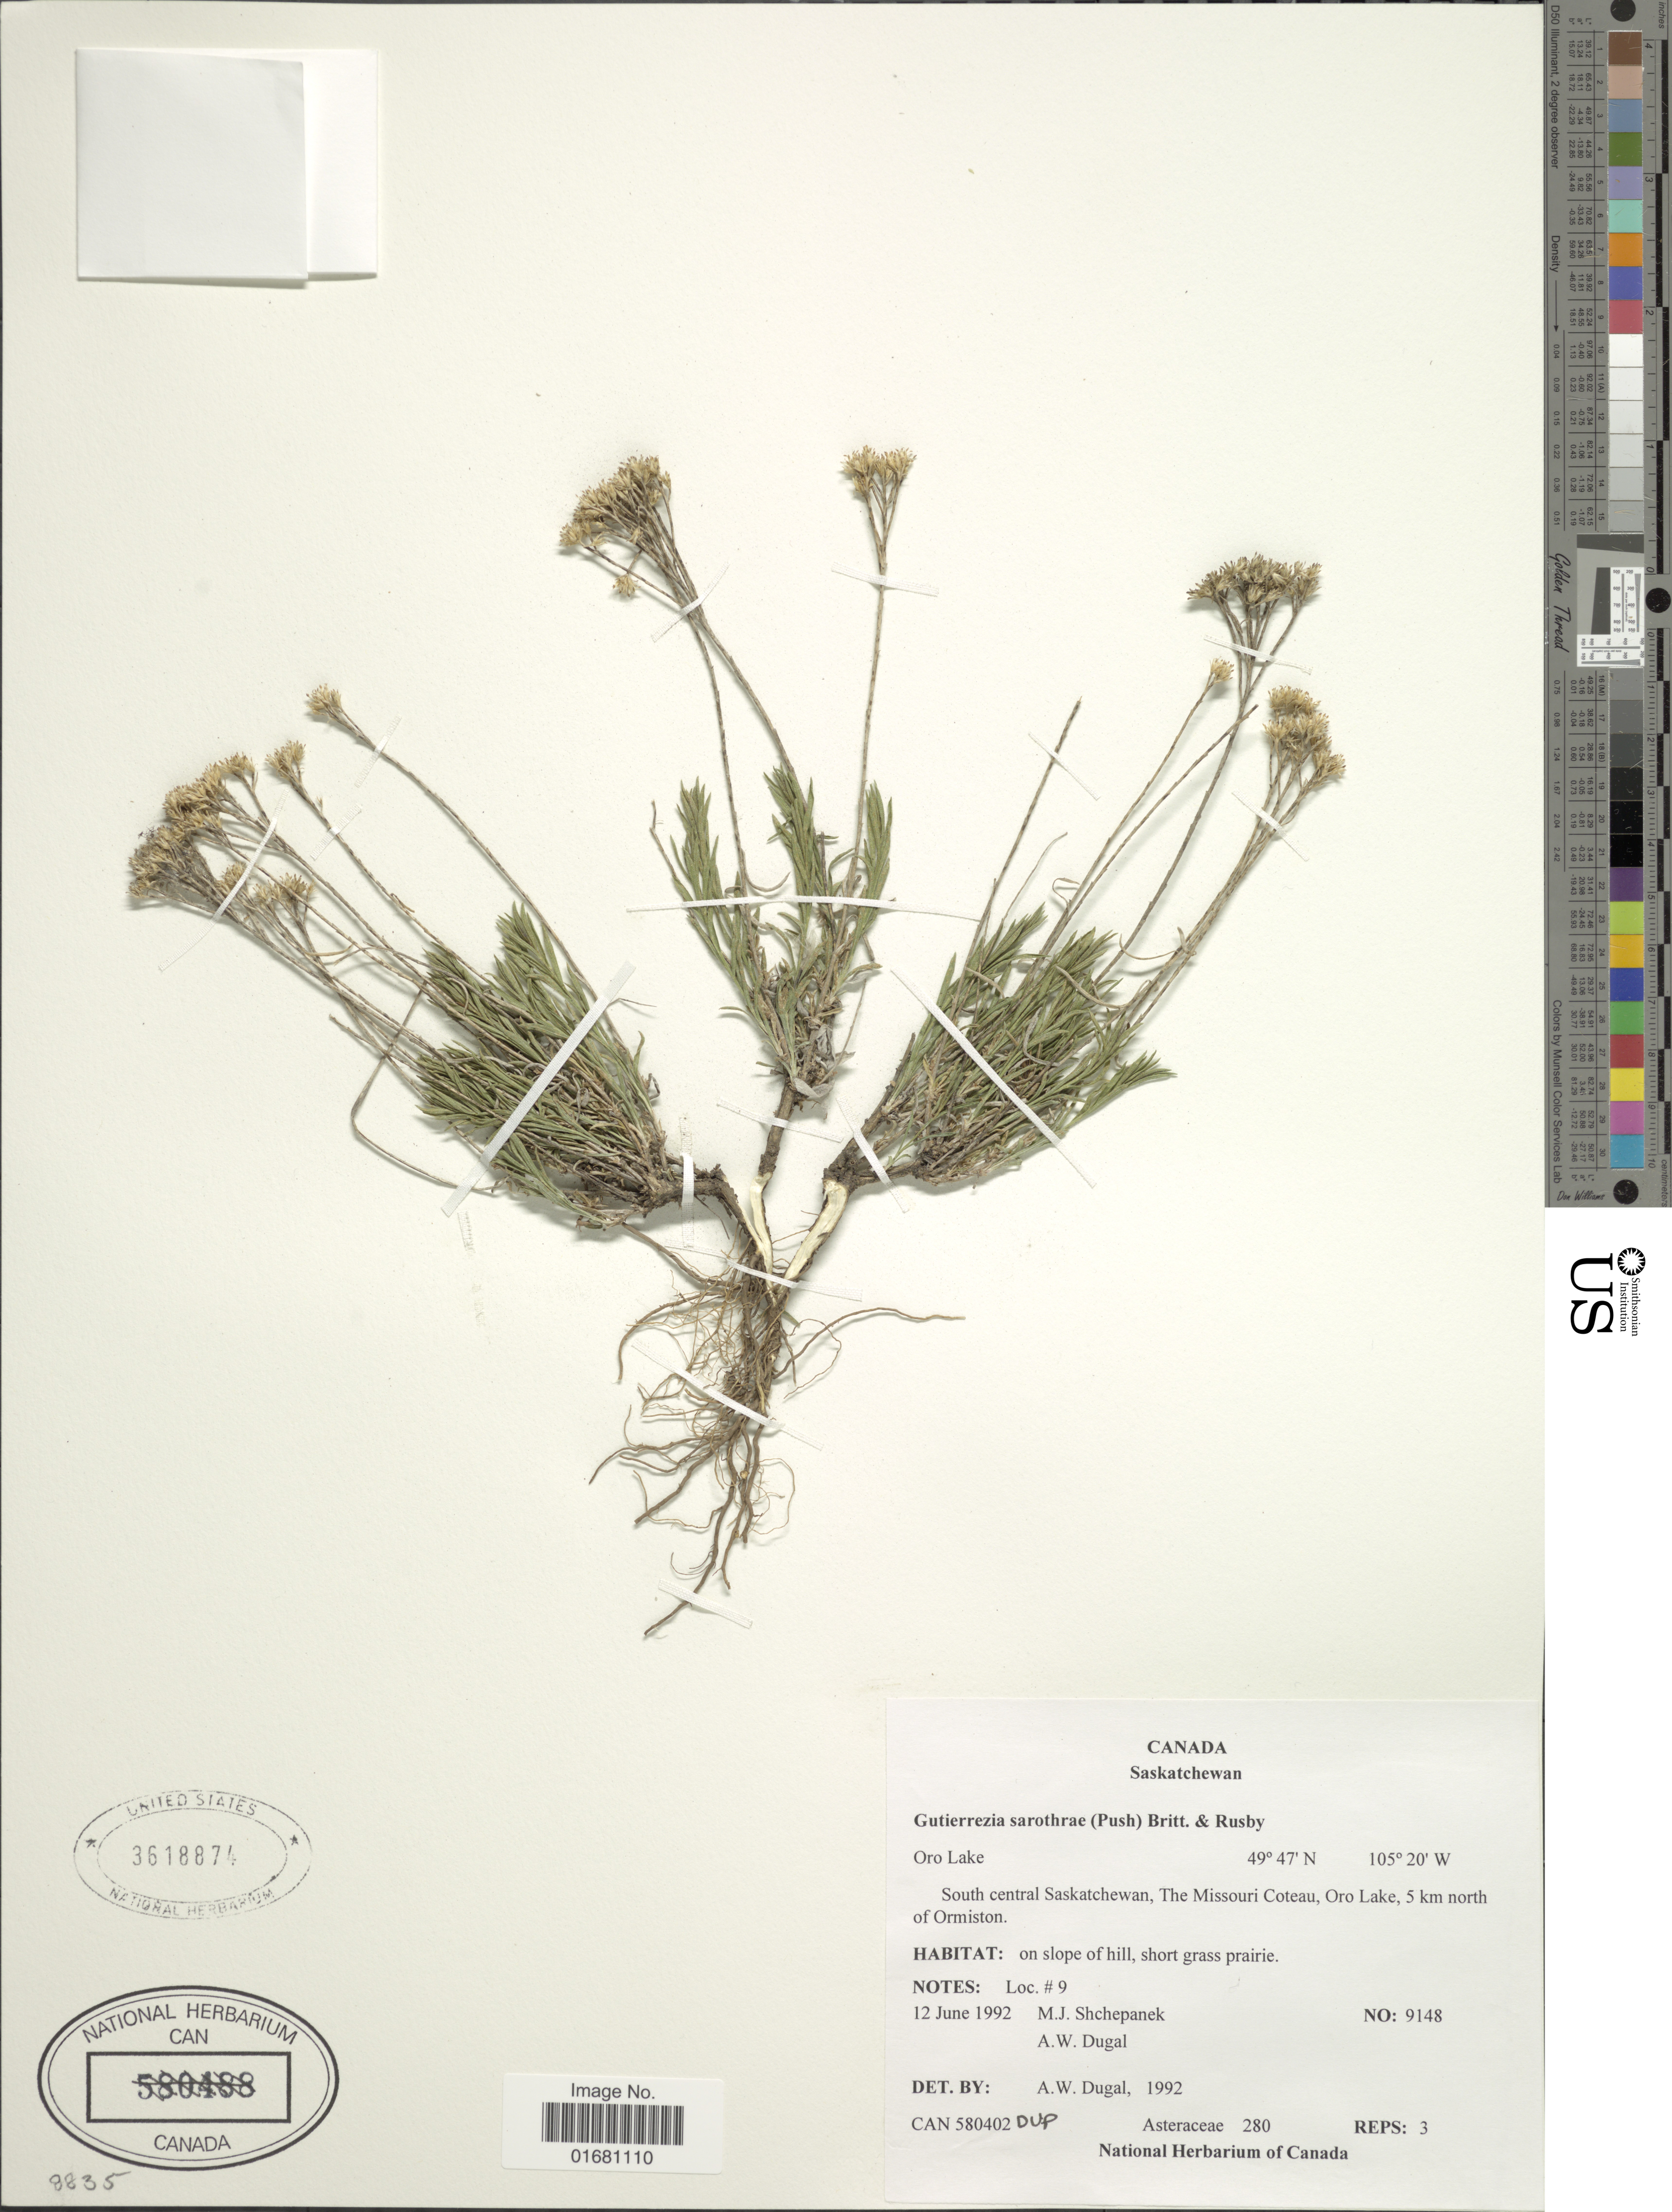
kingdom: Plantae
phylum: Tracheophyta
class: Magnoliopsida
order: Asterales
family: Asteraceae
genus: Gutierrezia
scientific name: Gutierrezia sarothrae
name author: (Pursh) Britton & Rusby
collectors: M. Shchepanek & A. Dugal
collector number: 9148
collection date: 1992-06-12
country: Canada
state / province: Saskatchewan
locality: Oro Lake, South Central Saskatchewan, The Missouri Coteau, Oro Lake, 5 km north of Ormiston, on slope of hill, short grass prairie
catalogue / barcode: US 3618874